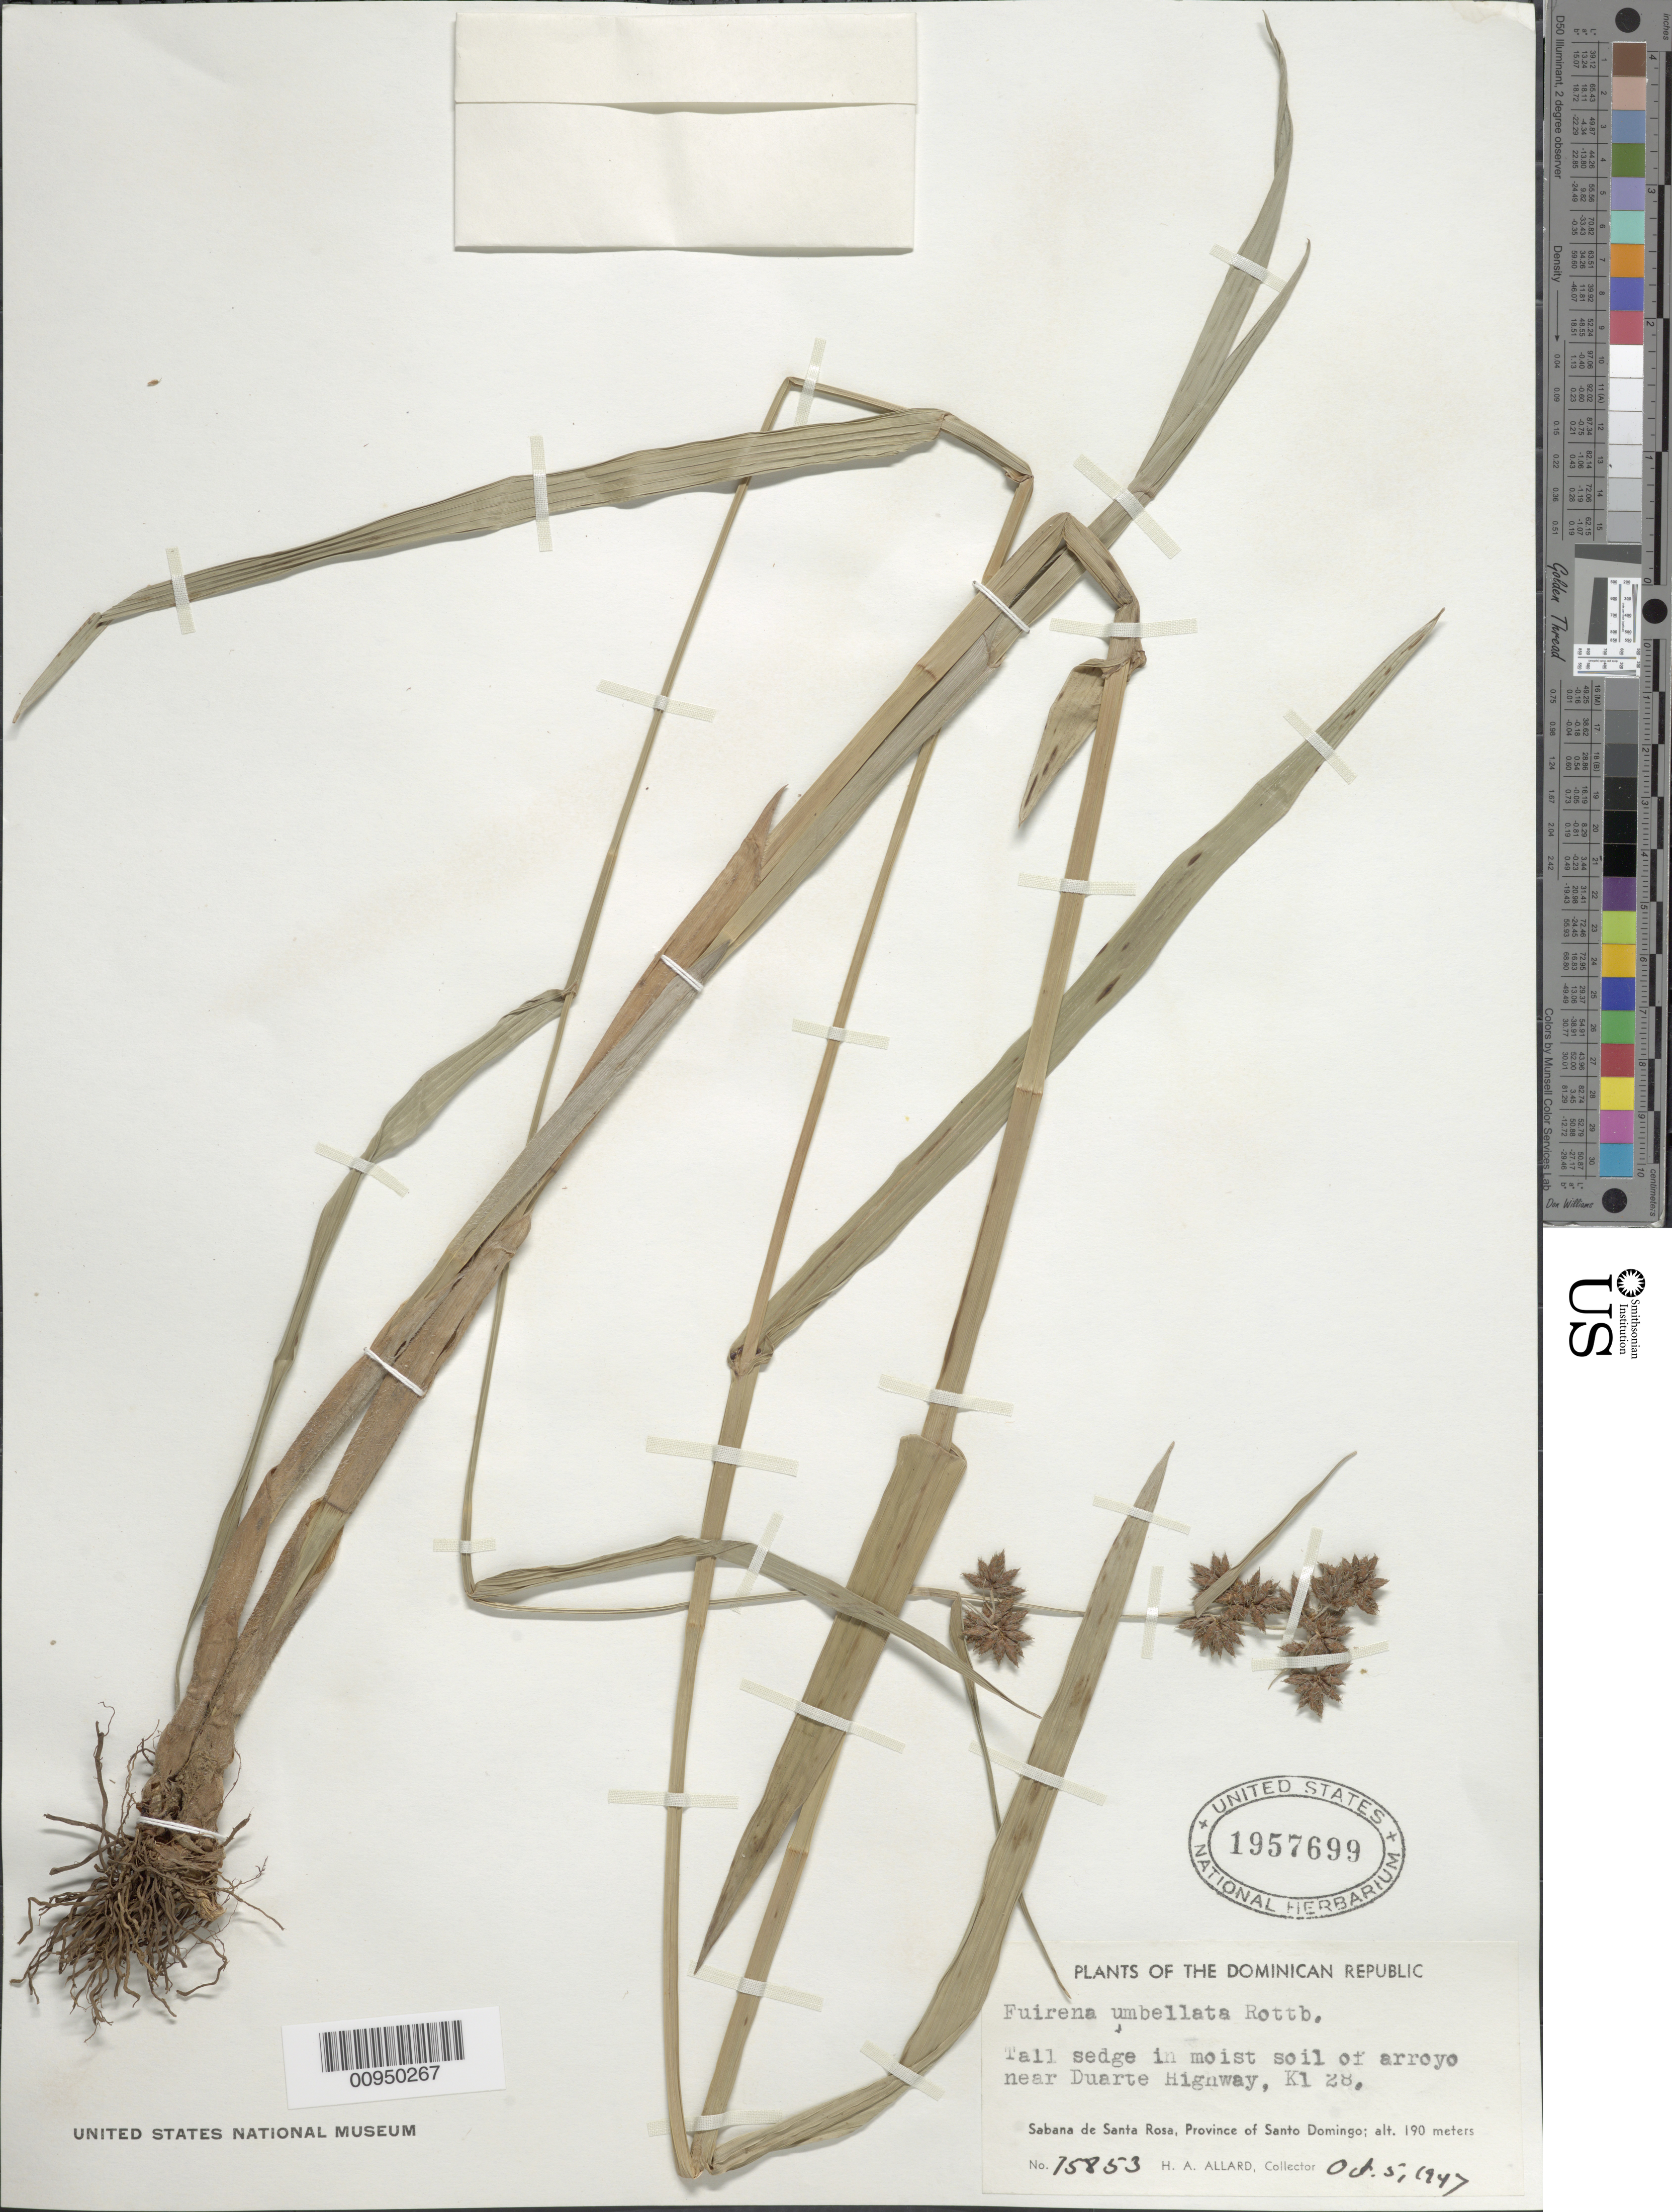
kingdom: Plantae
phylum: Tracheophyta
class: Liliopsida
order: Poales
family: Cyperaceae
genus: Fuirena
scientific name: Fuirena umbellata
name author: Rottb.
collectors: H. A. Allard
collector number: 15853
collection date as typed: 05 Oct 1947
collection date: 1947-10-05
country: Dominican Republic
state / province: Santo Domingo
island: Hispaniola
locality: Sabana de Santa Rosa, arroyo near Duarte Highway, Kl 28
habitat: In moist soil of arroyo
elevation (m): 190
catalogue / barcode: US 1957699